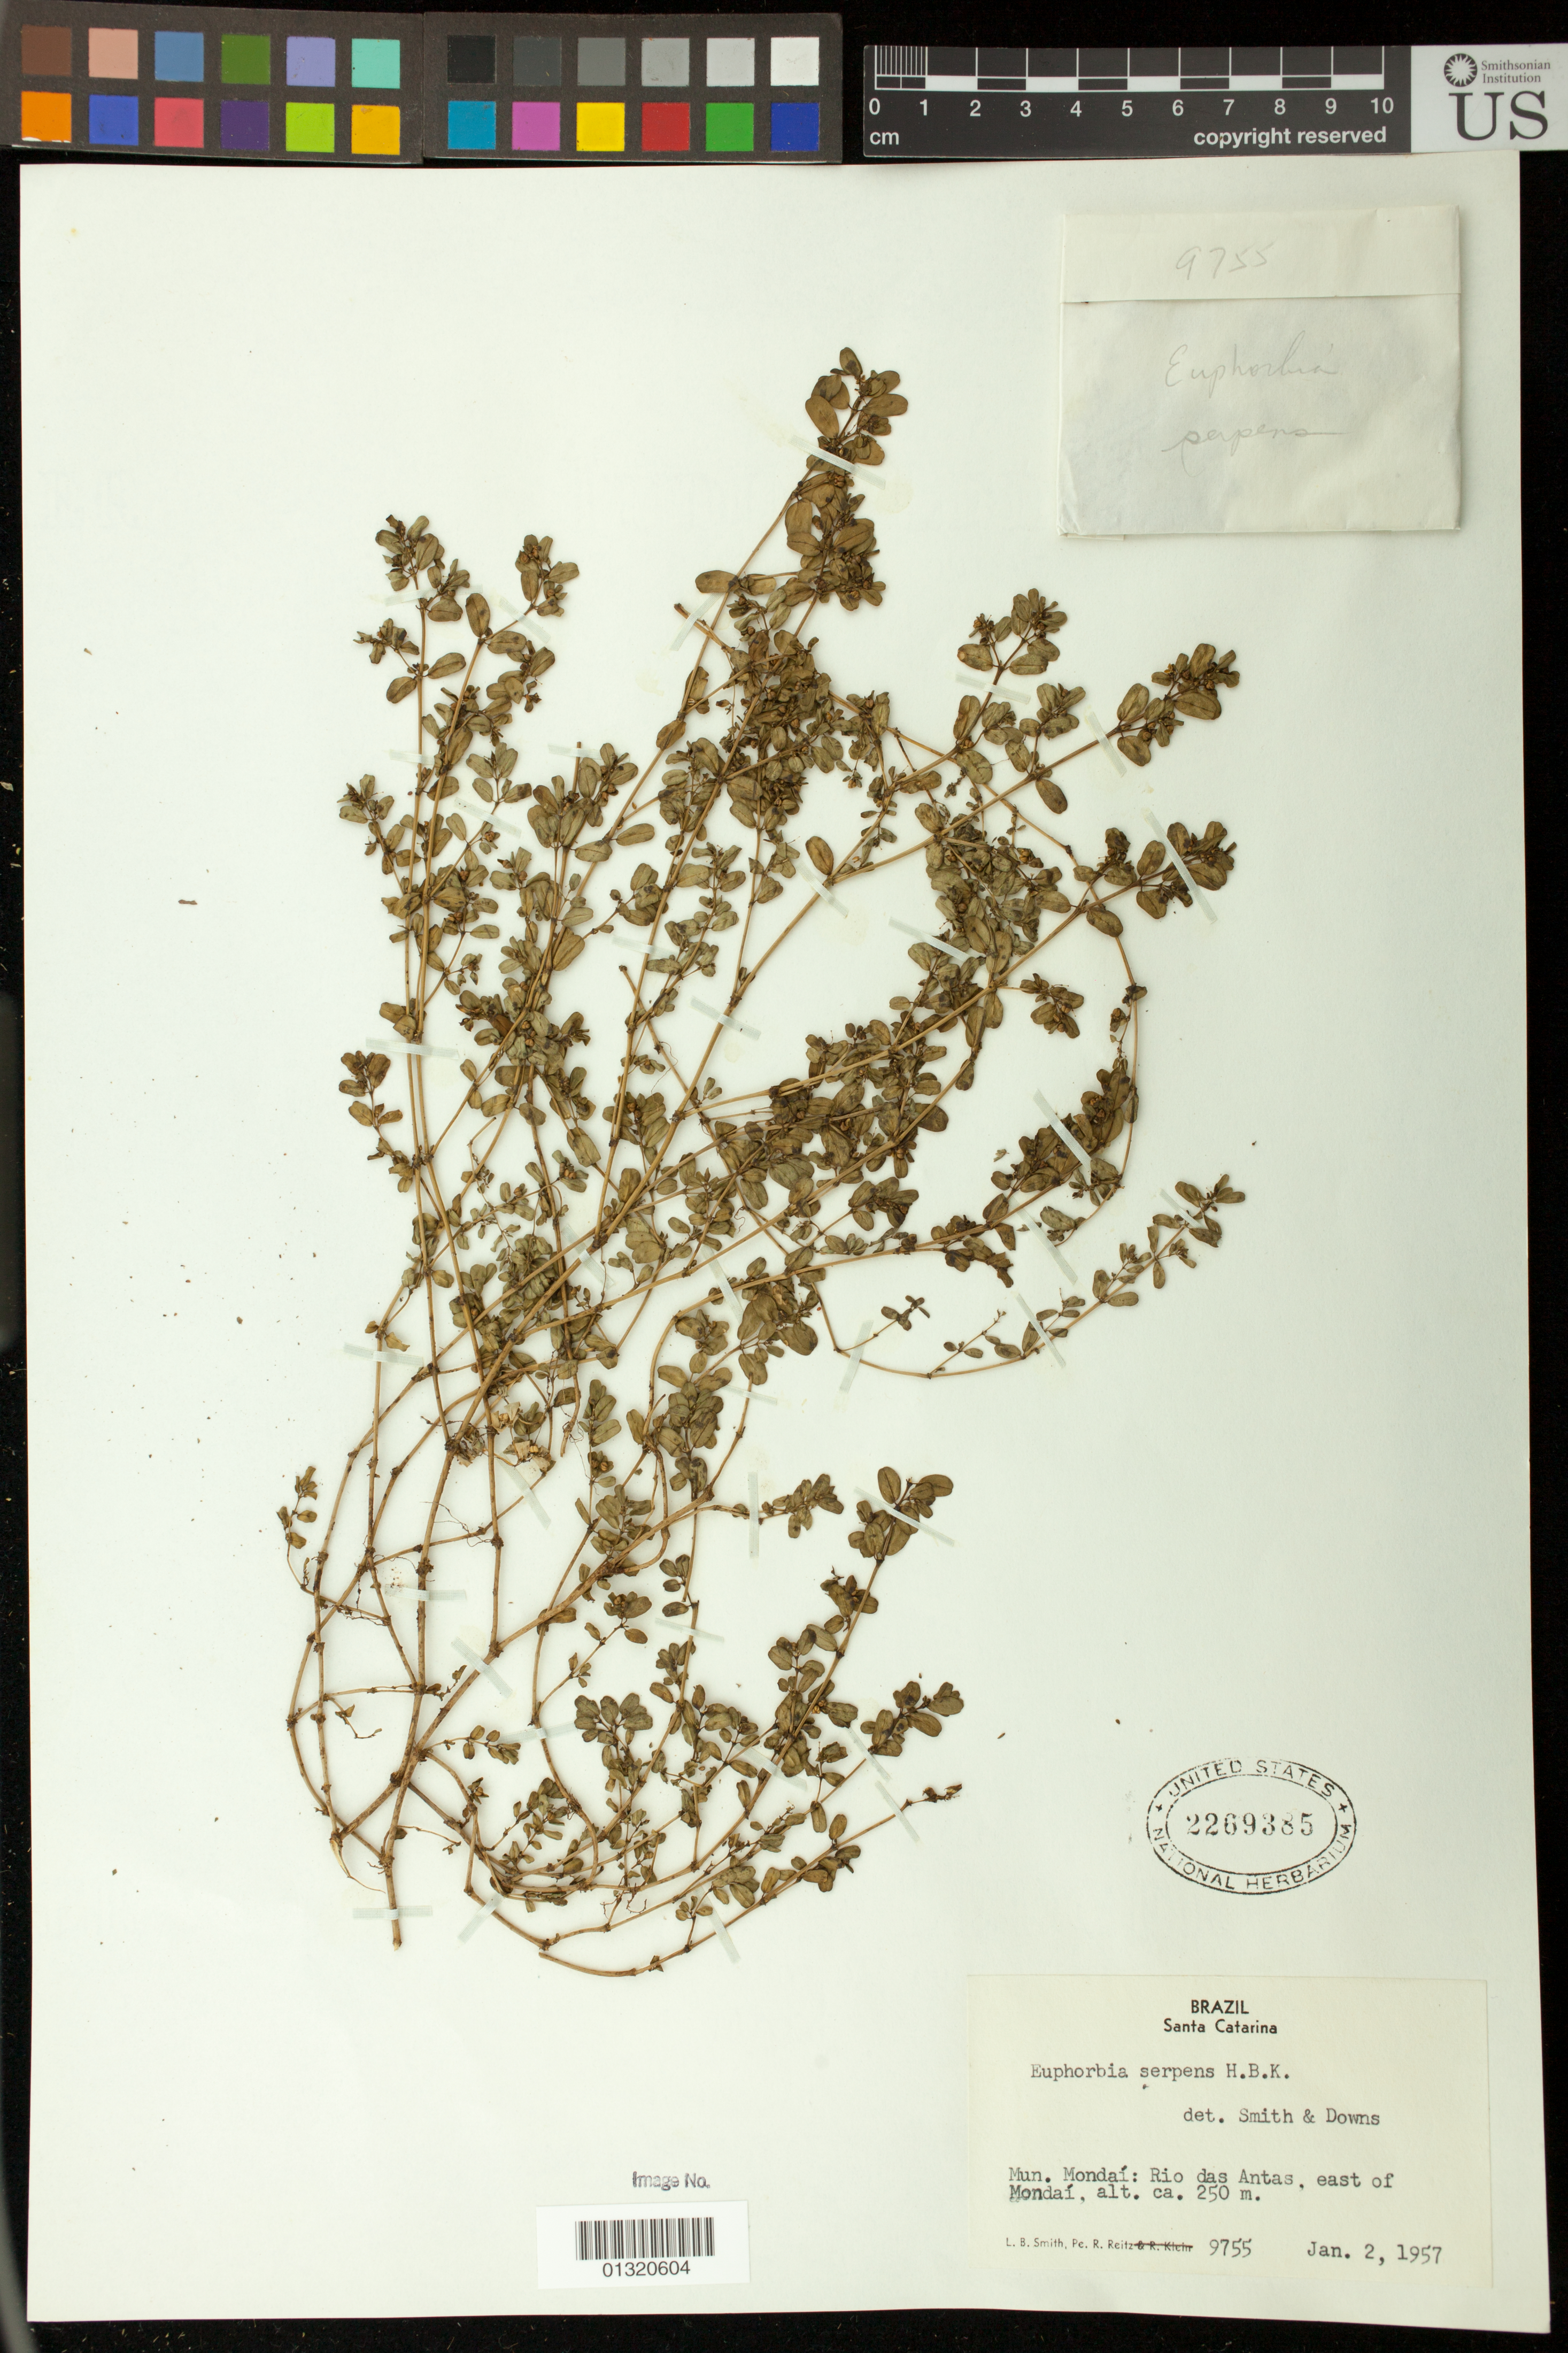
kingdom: Plantae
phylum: Tracheophyta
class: Magnoliopsida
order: Malpighiales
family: Euphorbiaceae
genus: Euphorbia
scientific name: Euphorbia serpens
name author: Kunth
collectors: L. Smith & R. Reitz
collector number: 9755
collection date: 1957-01-02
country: Brazil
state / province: Santa Catarina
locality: Mun. Mondaí: Rio das Antas, East of Mondaí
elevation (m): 250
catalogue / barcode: US 2269385